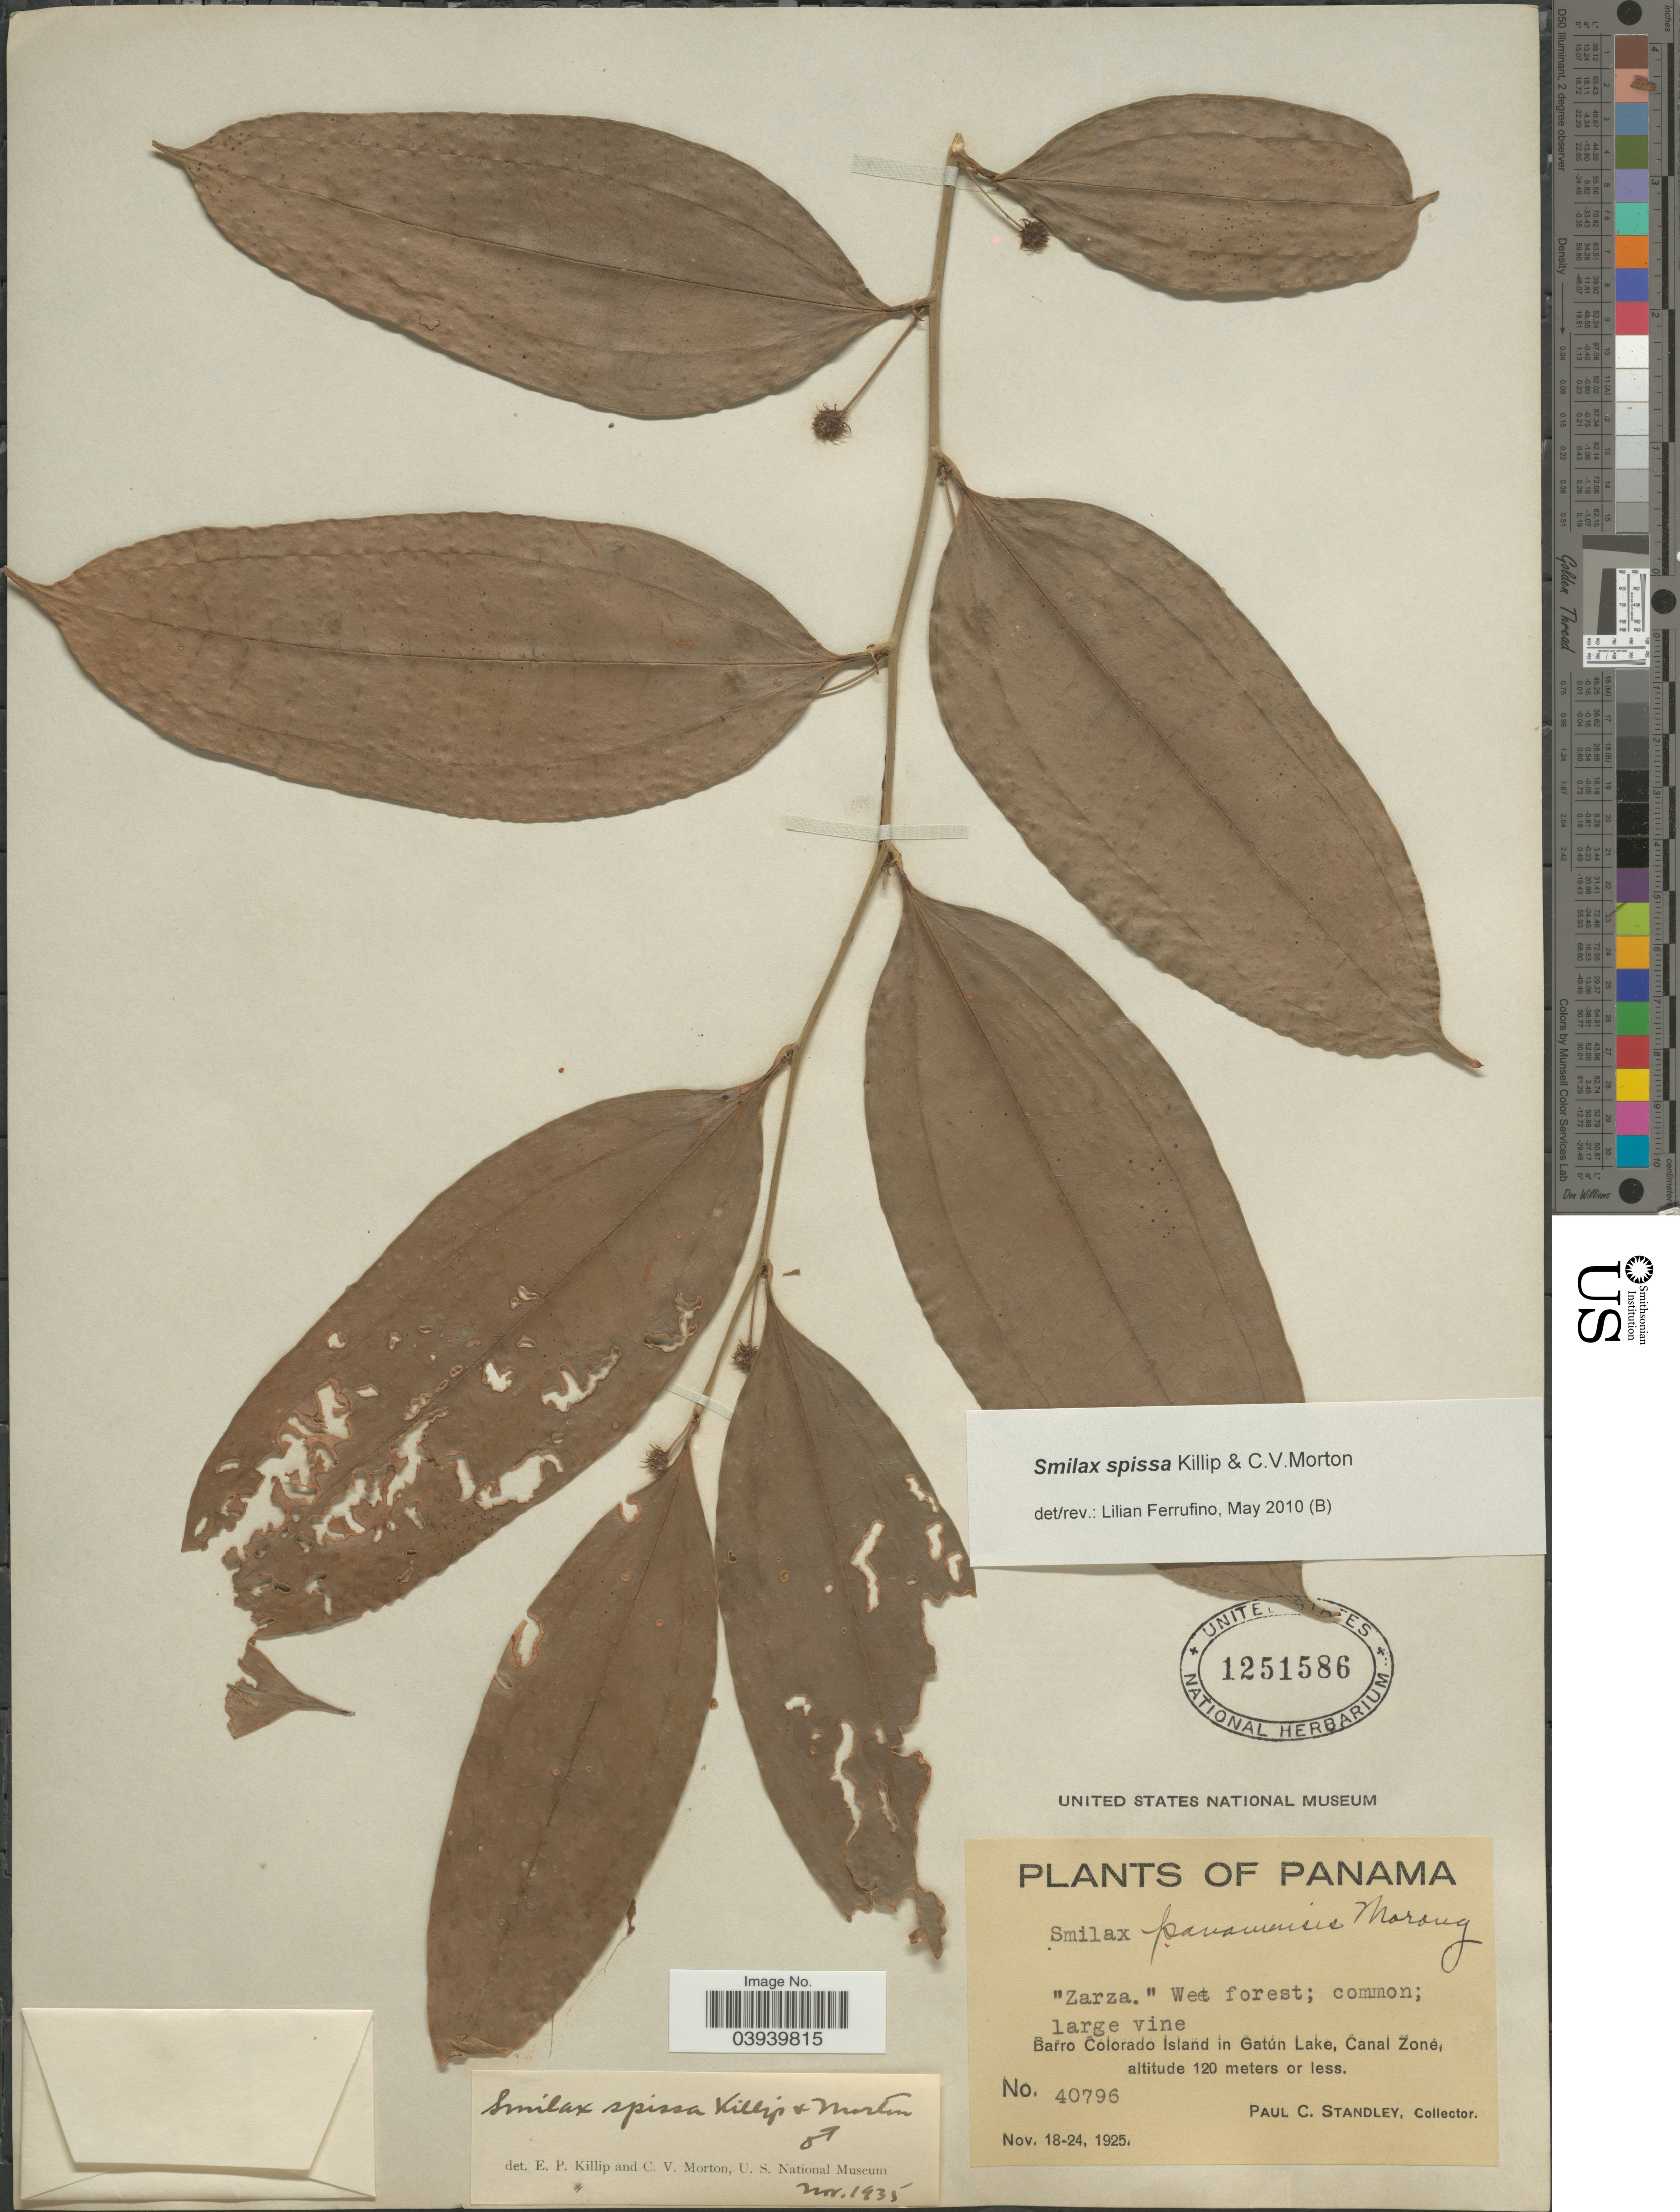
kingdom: Plantae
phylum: Tracheophyta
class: Liliopsida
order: Liliales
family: Smilacaceae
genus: Smilax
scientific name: Smilax spissa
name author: Killip & C.V. Morton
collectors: P. C. Standley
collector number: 40796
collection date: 1925-11-18/1925-11-24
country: Panama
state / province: Panamá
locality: Barro Colorado Island in Gatún Lake, Canal Zone.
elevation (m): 120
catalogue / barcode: US 1251586